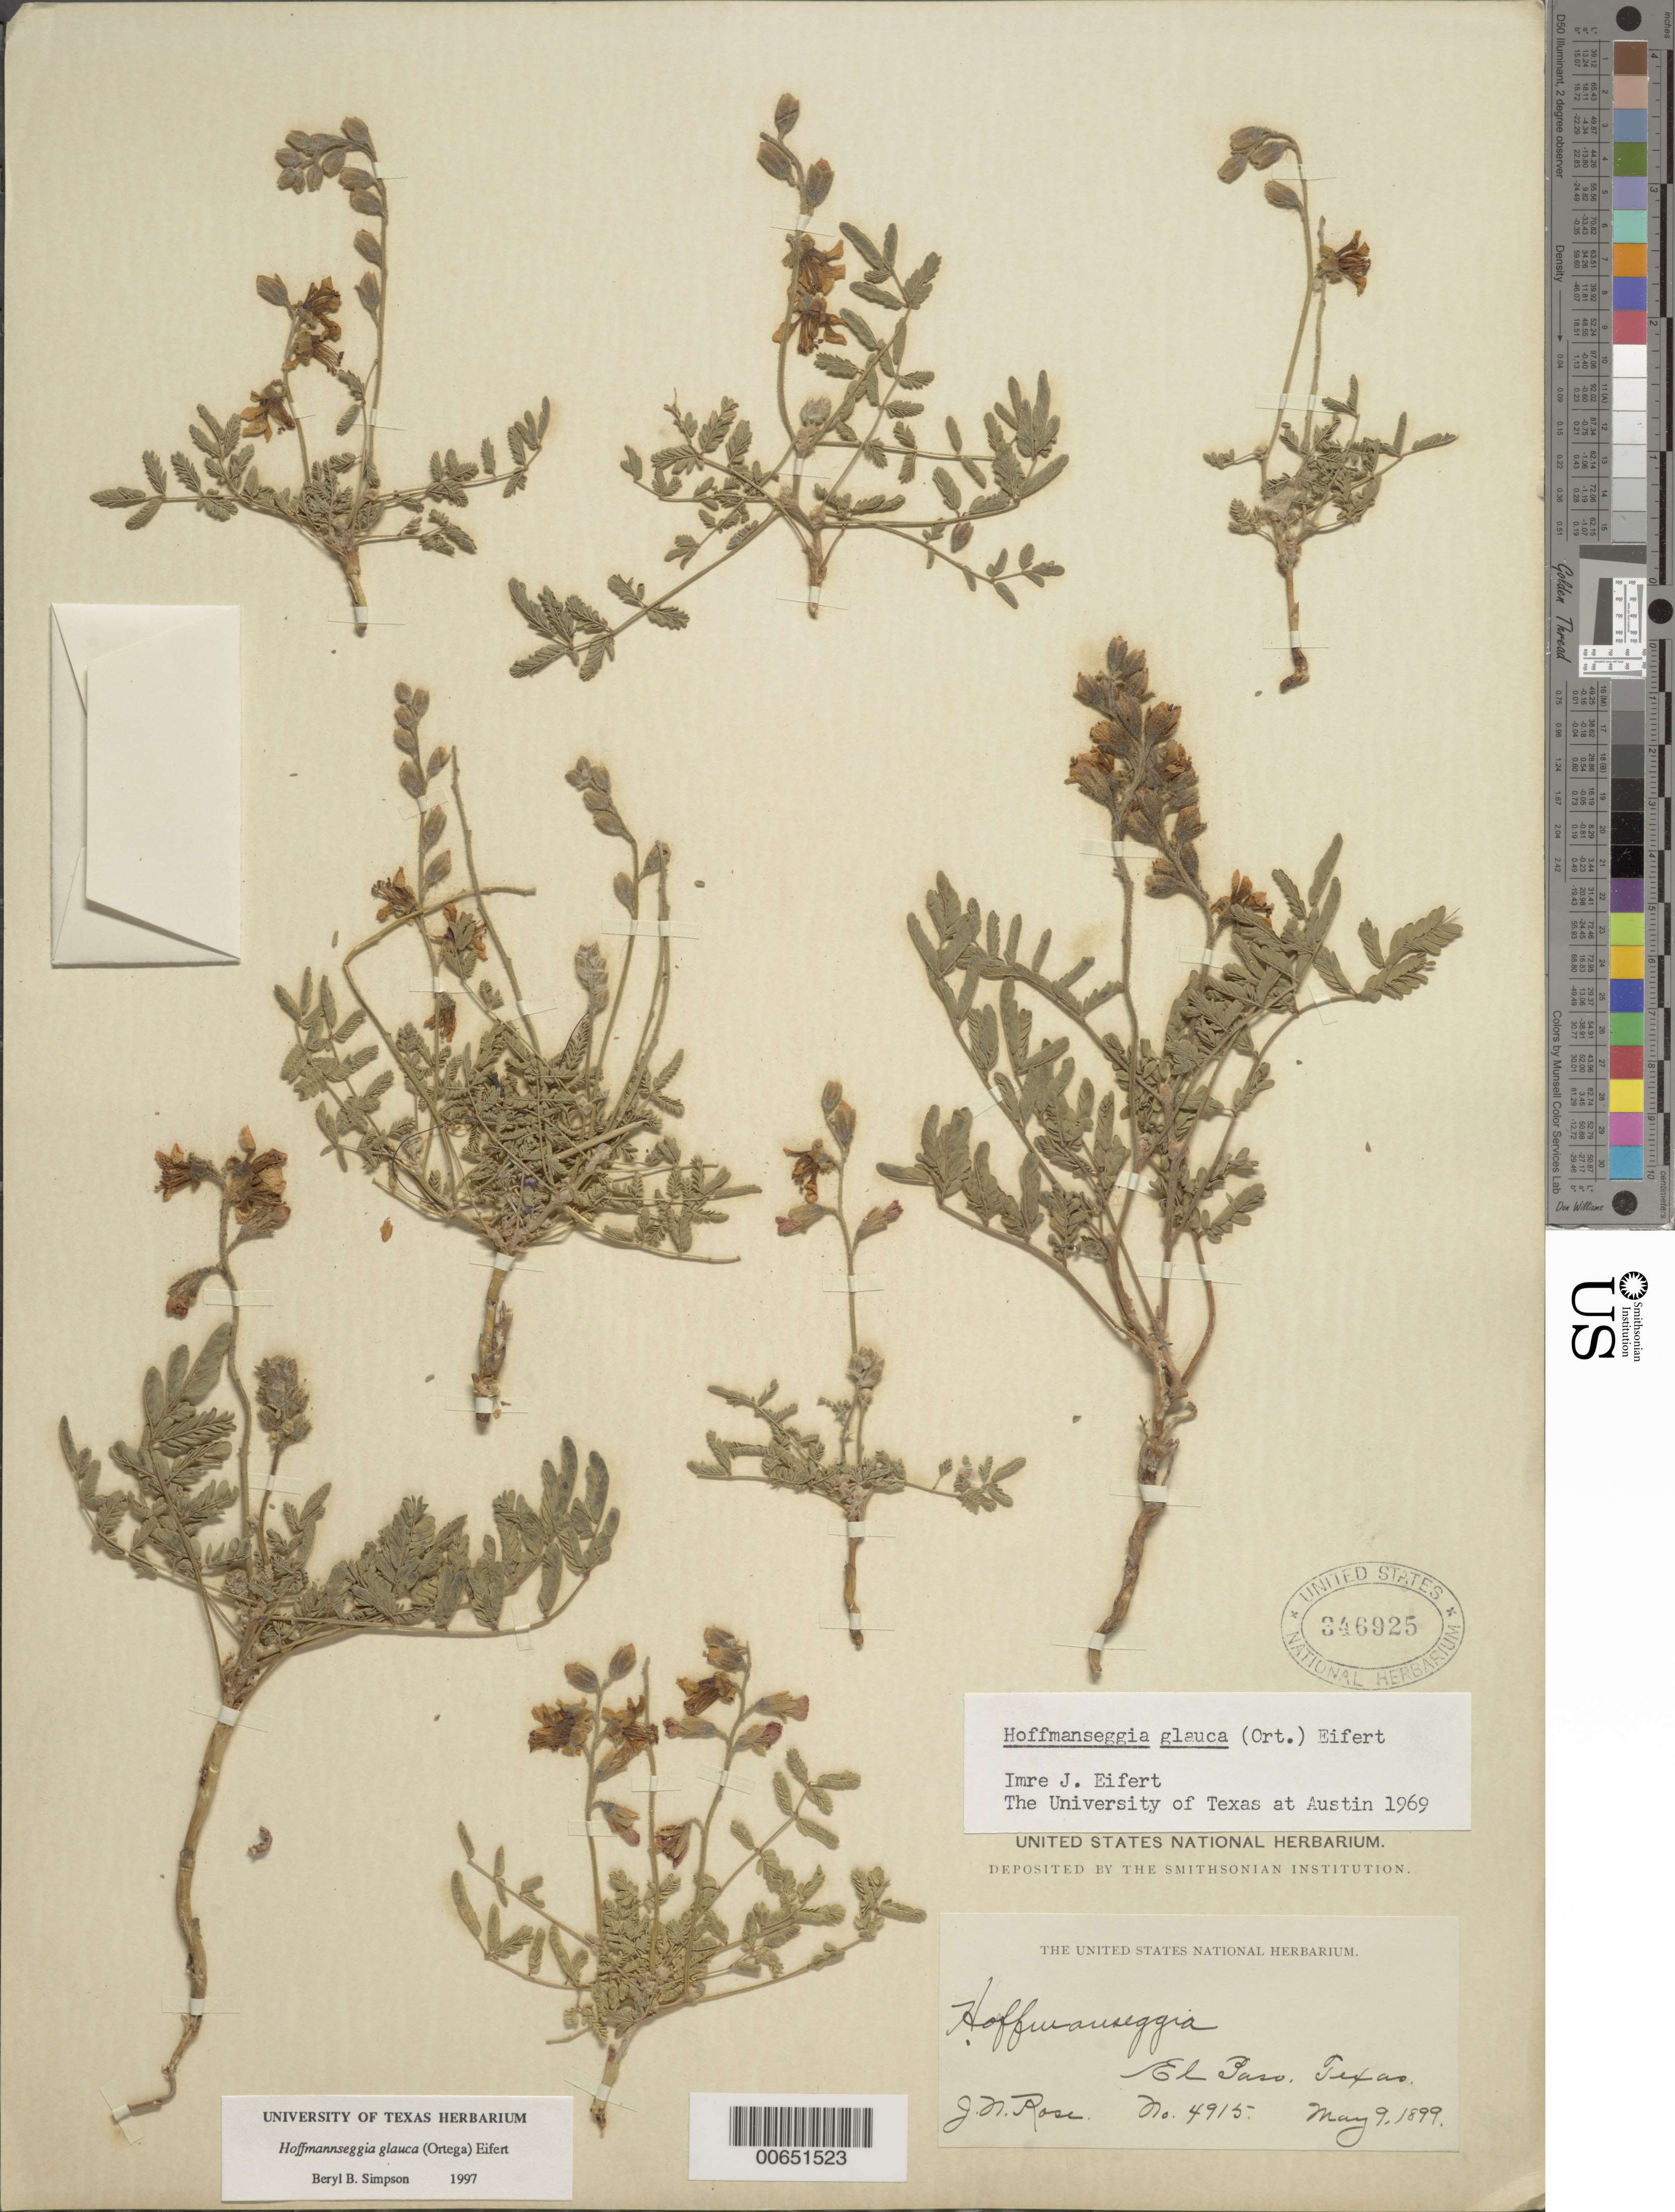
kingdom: Plantae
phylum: Tracheophyta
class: Magnoliopsida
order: Fabales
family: Fabaceae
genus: Hoffmannseggia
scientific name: Hoffmannseggia glauca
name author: (Ortega) Eifert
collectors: J. N. Rose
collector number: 4915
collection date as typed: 09 May 1899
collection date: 1899-05-09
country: United States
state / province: Texas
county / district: El Paso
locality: El Paso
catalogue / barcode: US 346925